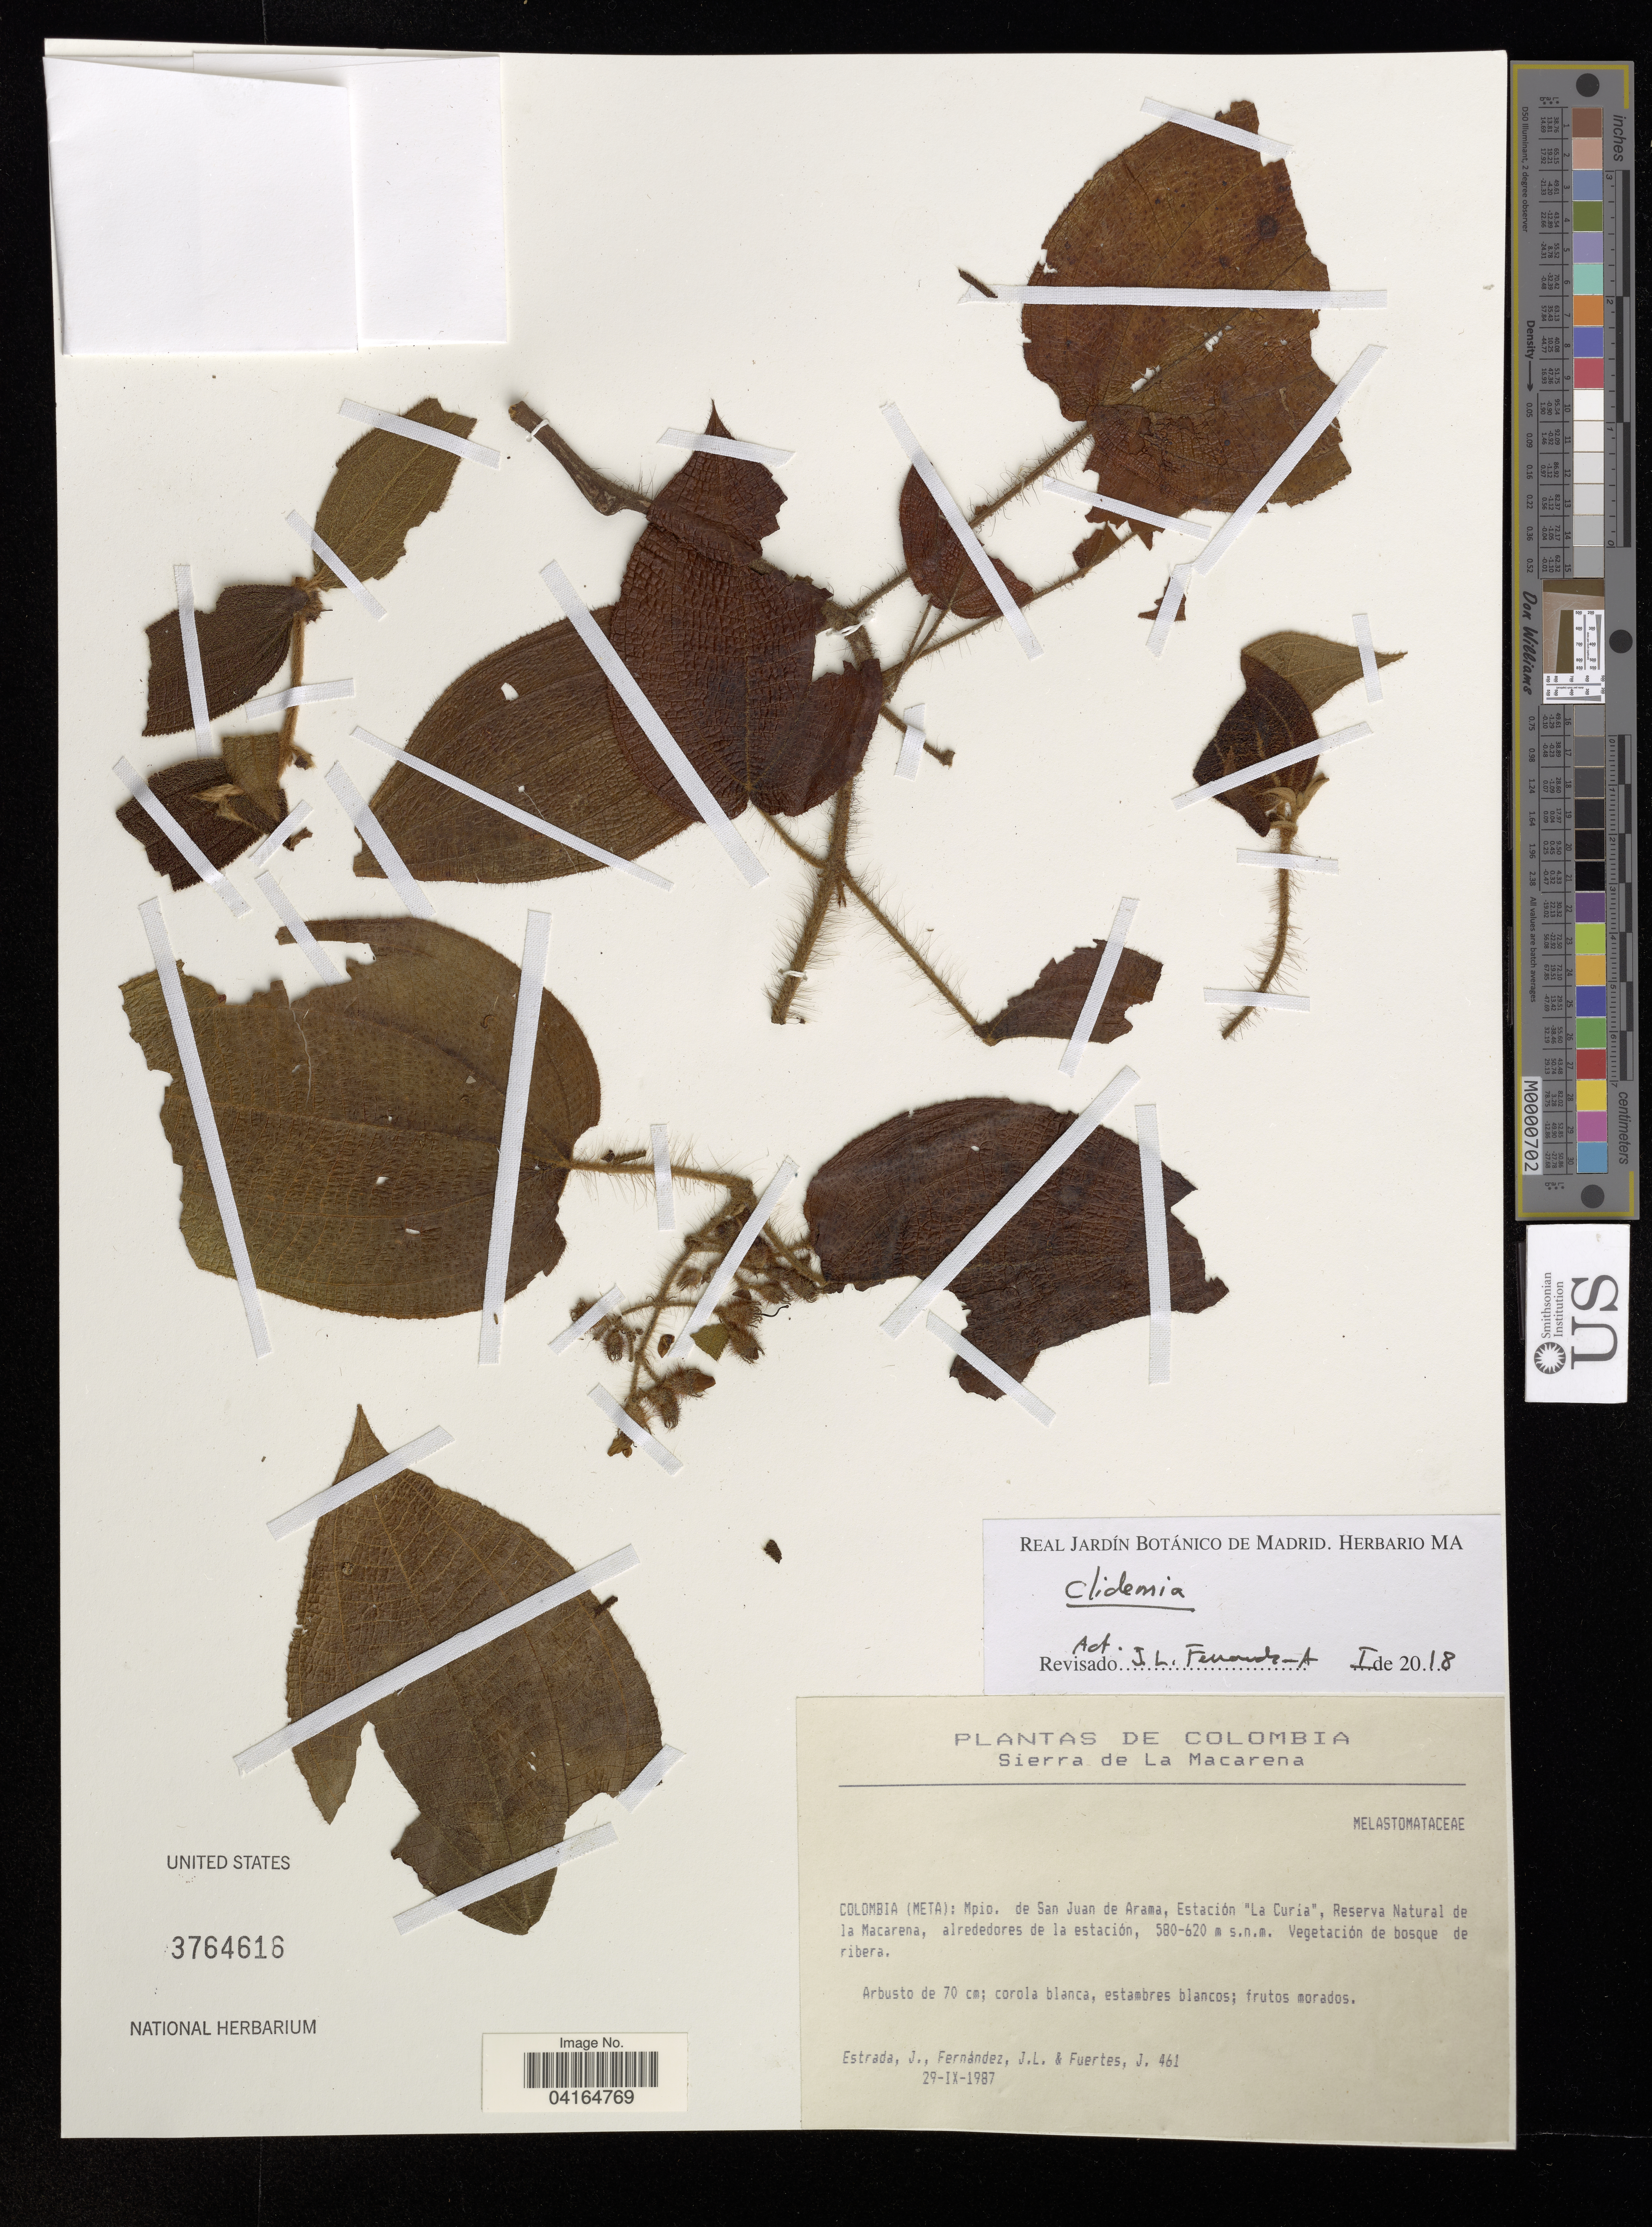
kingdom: Plantae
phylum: Tracheophyta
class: Magnoliopsida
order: Myrtales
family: Melastomataceae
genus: Clidemia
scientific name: Clidemia sp.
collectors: J. Estrada, J. Fernandez & J. Fuertes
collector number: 461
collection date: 1987-09-29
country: Colombia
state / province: Meta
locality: Mpio. de San Juan de Arama, Estación "La Curía", Reserva Natural de la Macarena, alrededores de la estación.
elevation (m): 580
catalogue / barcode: US 3764616